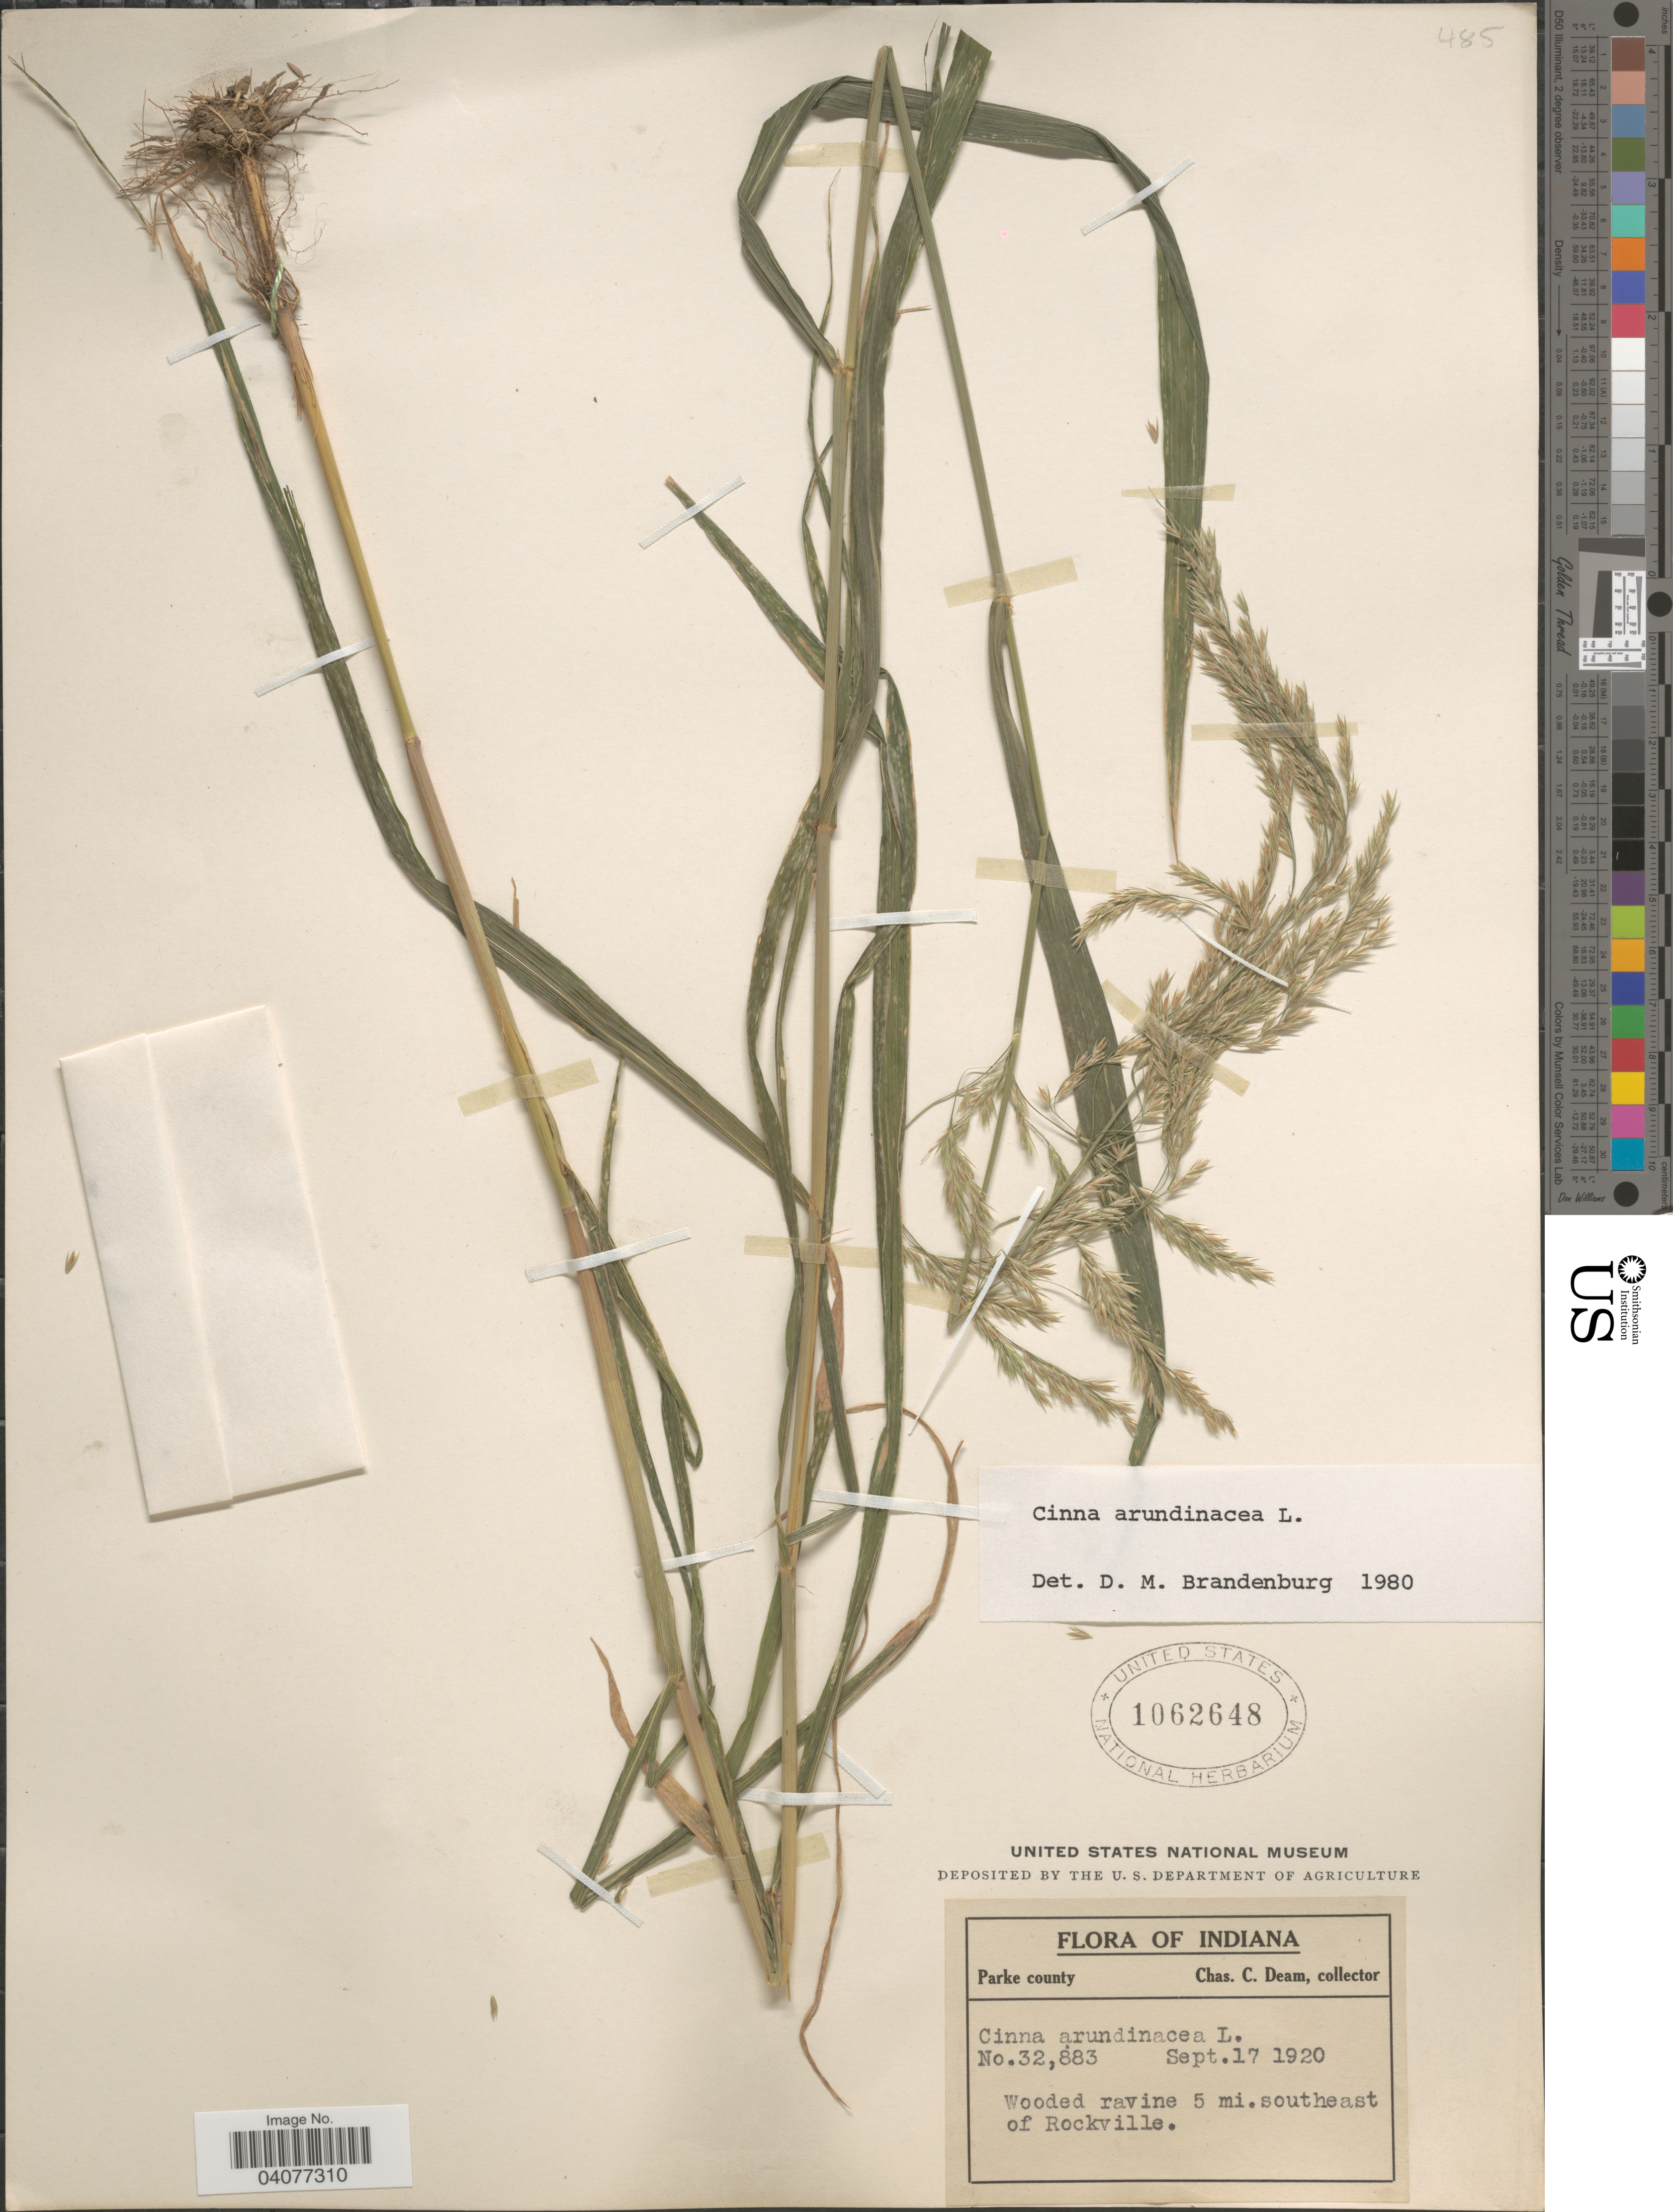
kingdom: Plantae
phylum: Tracheophyta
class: Liliopsida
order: Poales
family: Poaceae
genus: Cinna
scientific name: Cinna arundinacea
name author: L.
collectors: C. C. Deam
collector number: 32883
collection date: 1920-09-17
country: United States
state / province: Indiana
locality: Parke county. Wooded ravine 5 mi. southeast of Rockville.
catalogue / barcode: US 1062648